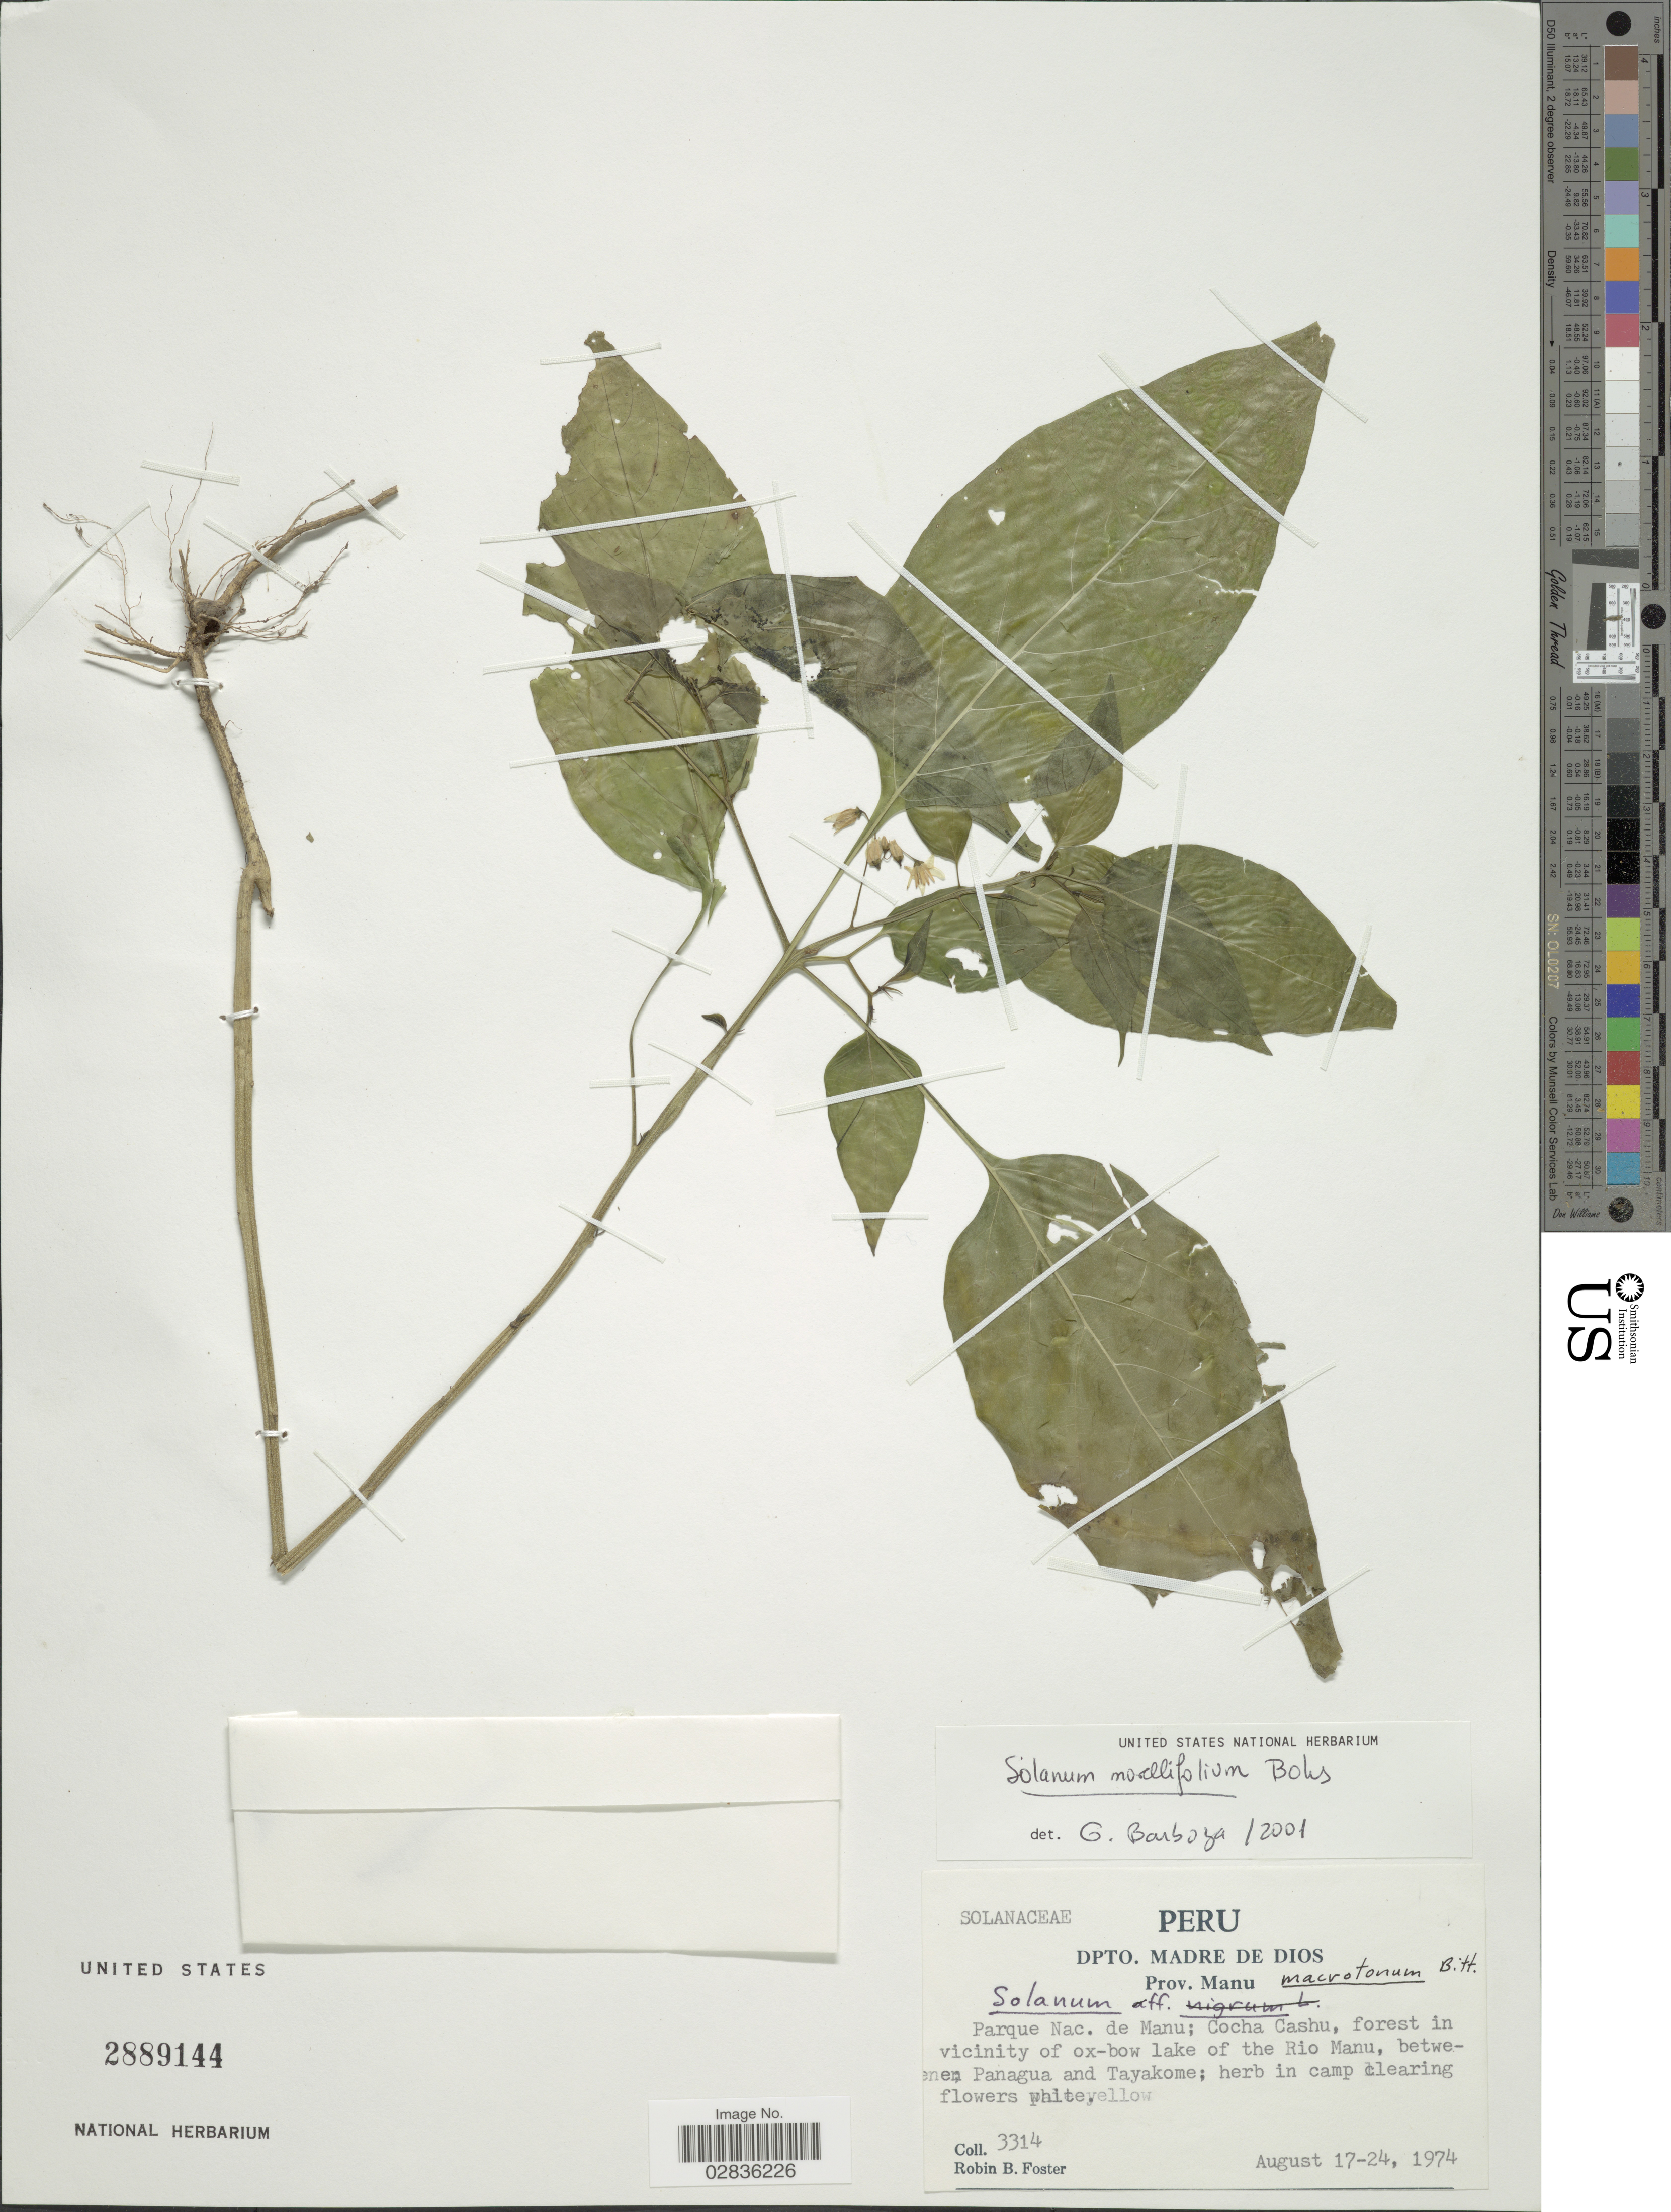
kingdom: Plantae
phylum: Tracheophyta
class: Magnoliopsida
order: Solanales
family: Solanaceae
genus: Solanum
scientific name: Solanum morellifolium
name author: Bohs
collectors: R. B. Foster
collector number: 3314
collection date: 1974-08-17/1974-08-24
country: Peru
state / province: Madre de Dios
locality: Dpto. Madre de Dios. Prov. Manu. Parque Nac. de Manu; Cocha Cashu, forest in vicinity of ox-bow lake of the Rio Manu, between Panagua and Tayakome.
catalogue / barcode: US 2889144